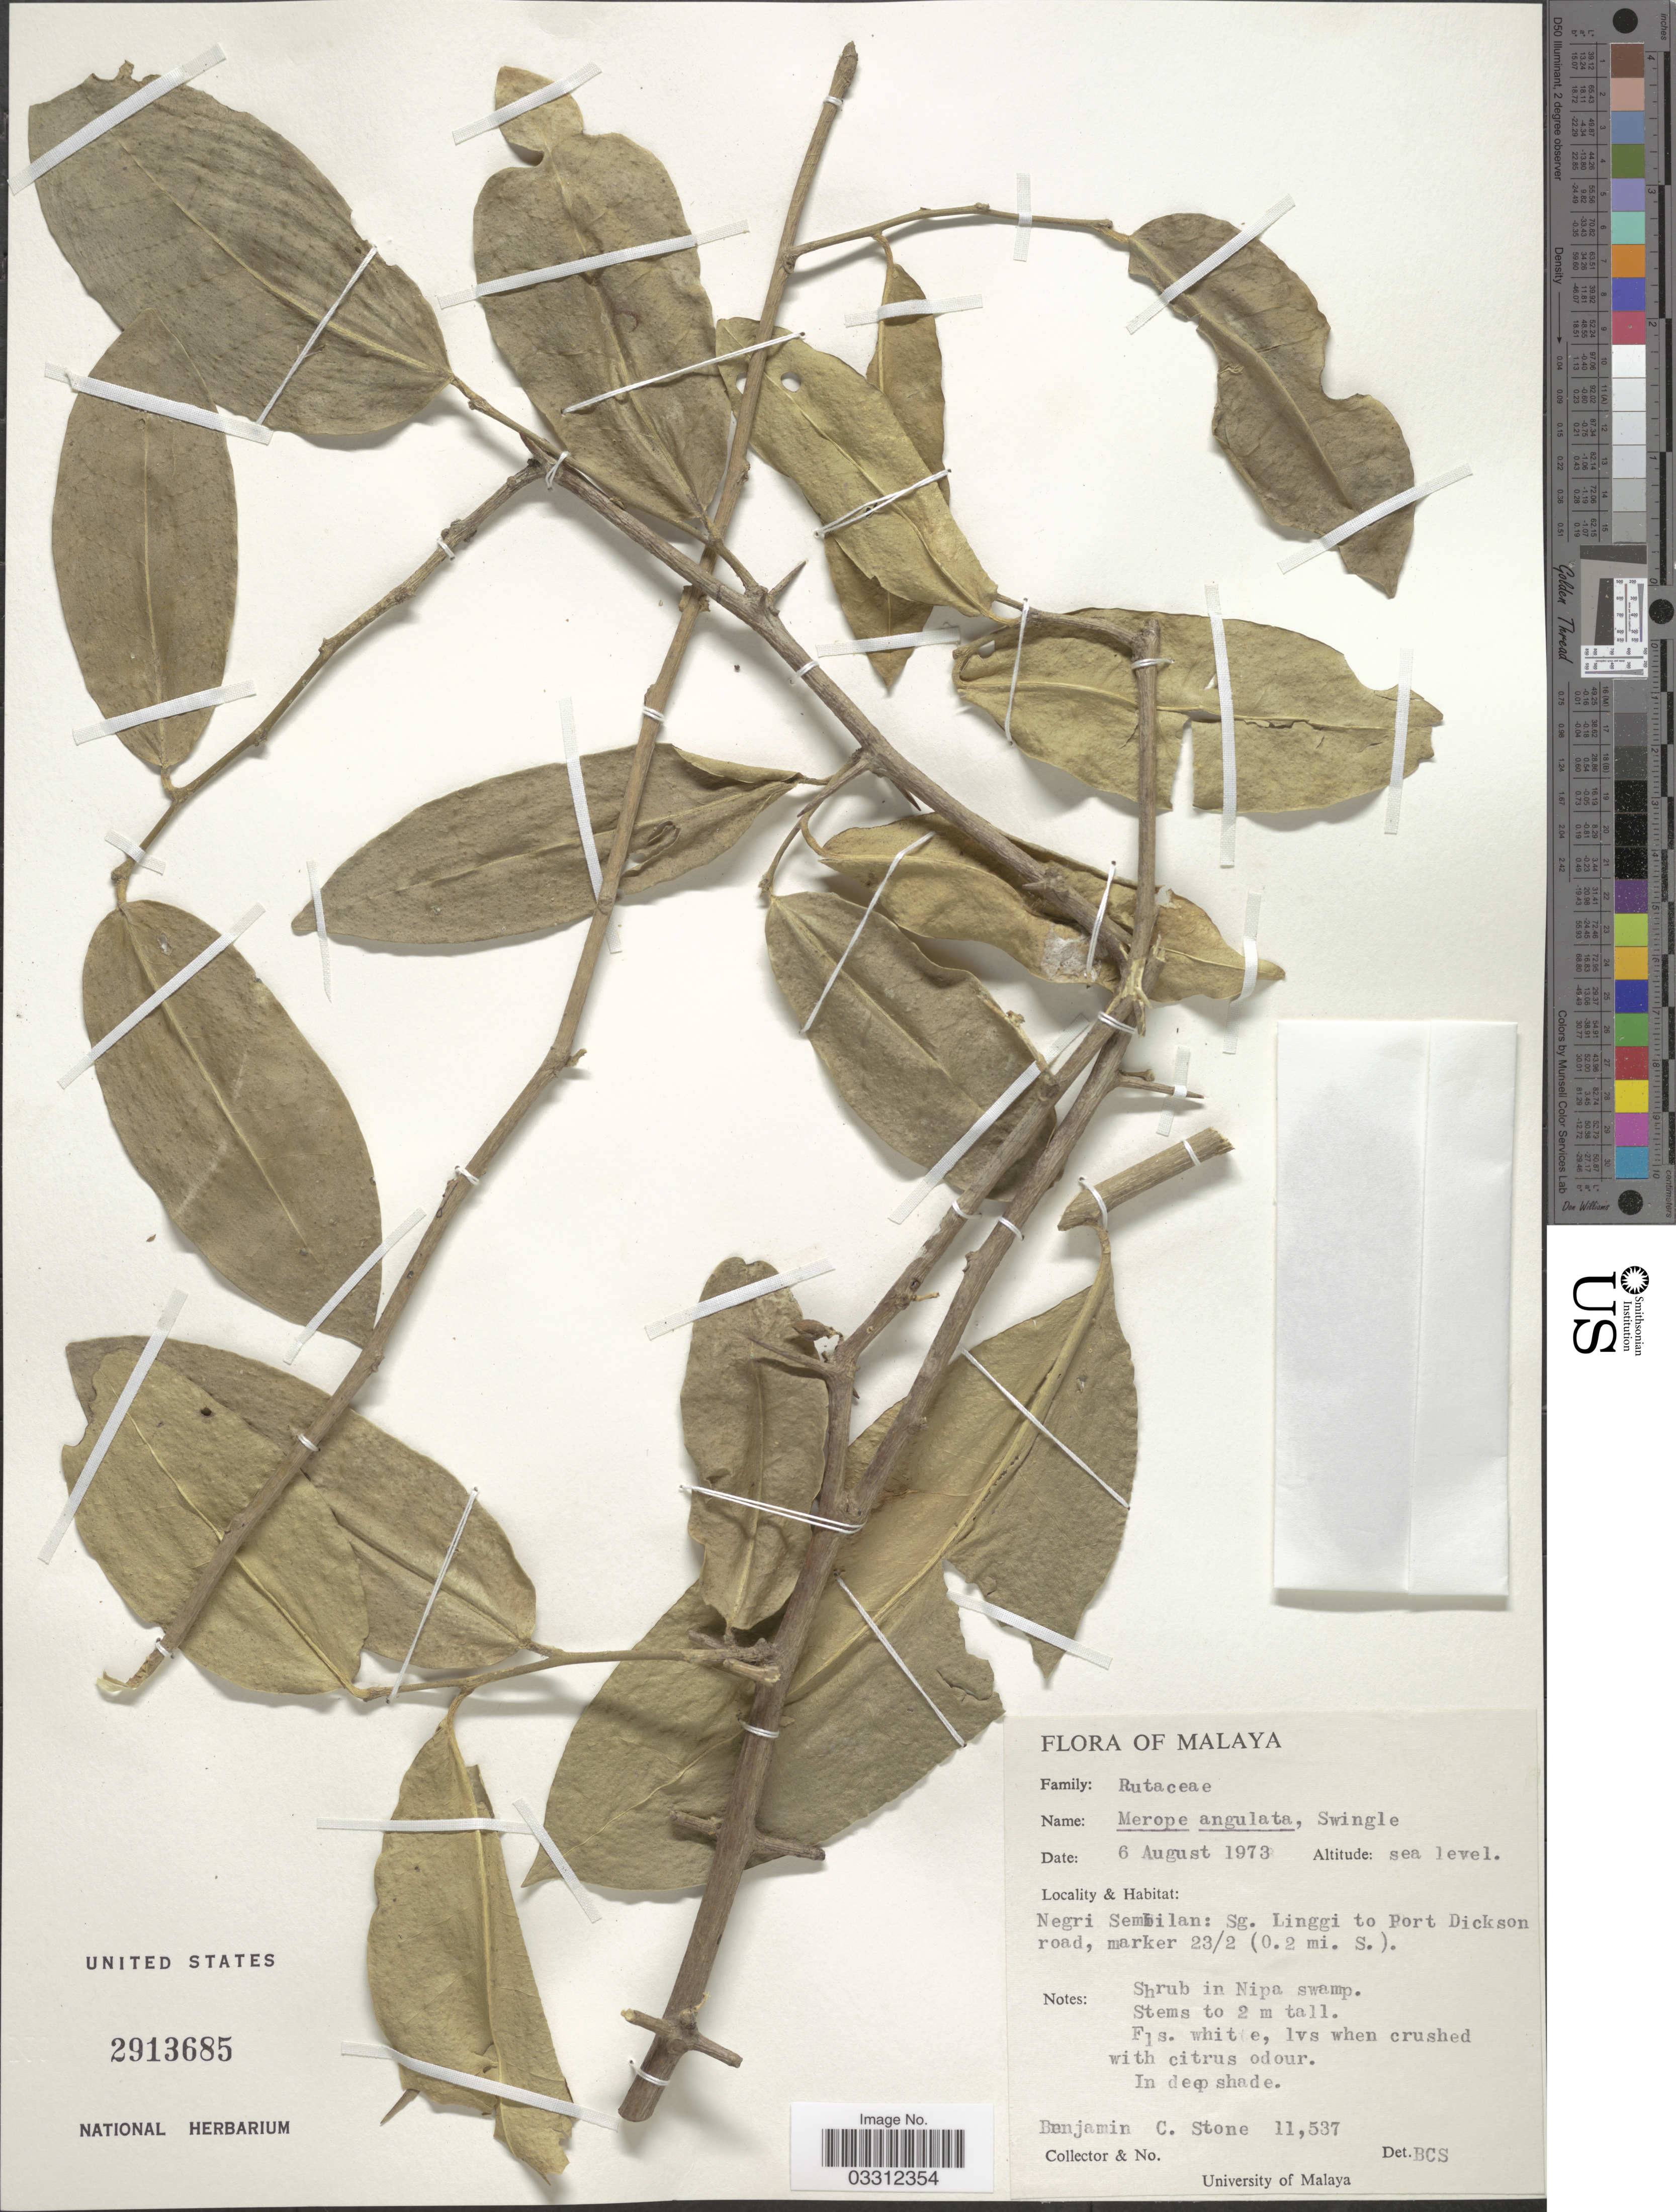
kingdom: Plantae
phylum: Tracheophyta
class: Magnoliopsida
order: Sapindales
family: Rutaceae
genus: Merope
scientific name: Merope angulata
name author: Swingle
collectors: B. C. Stone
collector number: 11537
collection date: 1973-08-06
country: Malaysia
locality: Malaya. Negri Sembilan: Sg. Linggi to Port Dickson road, marker 23/2 (0.2 mi. S. ). Nipa swamp.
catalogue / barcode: US 2913685